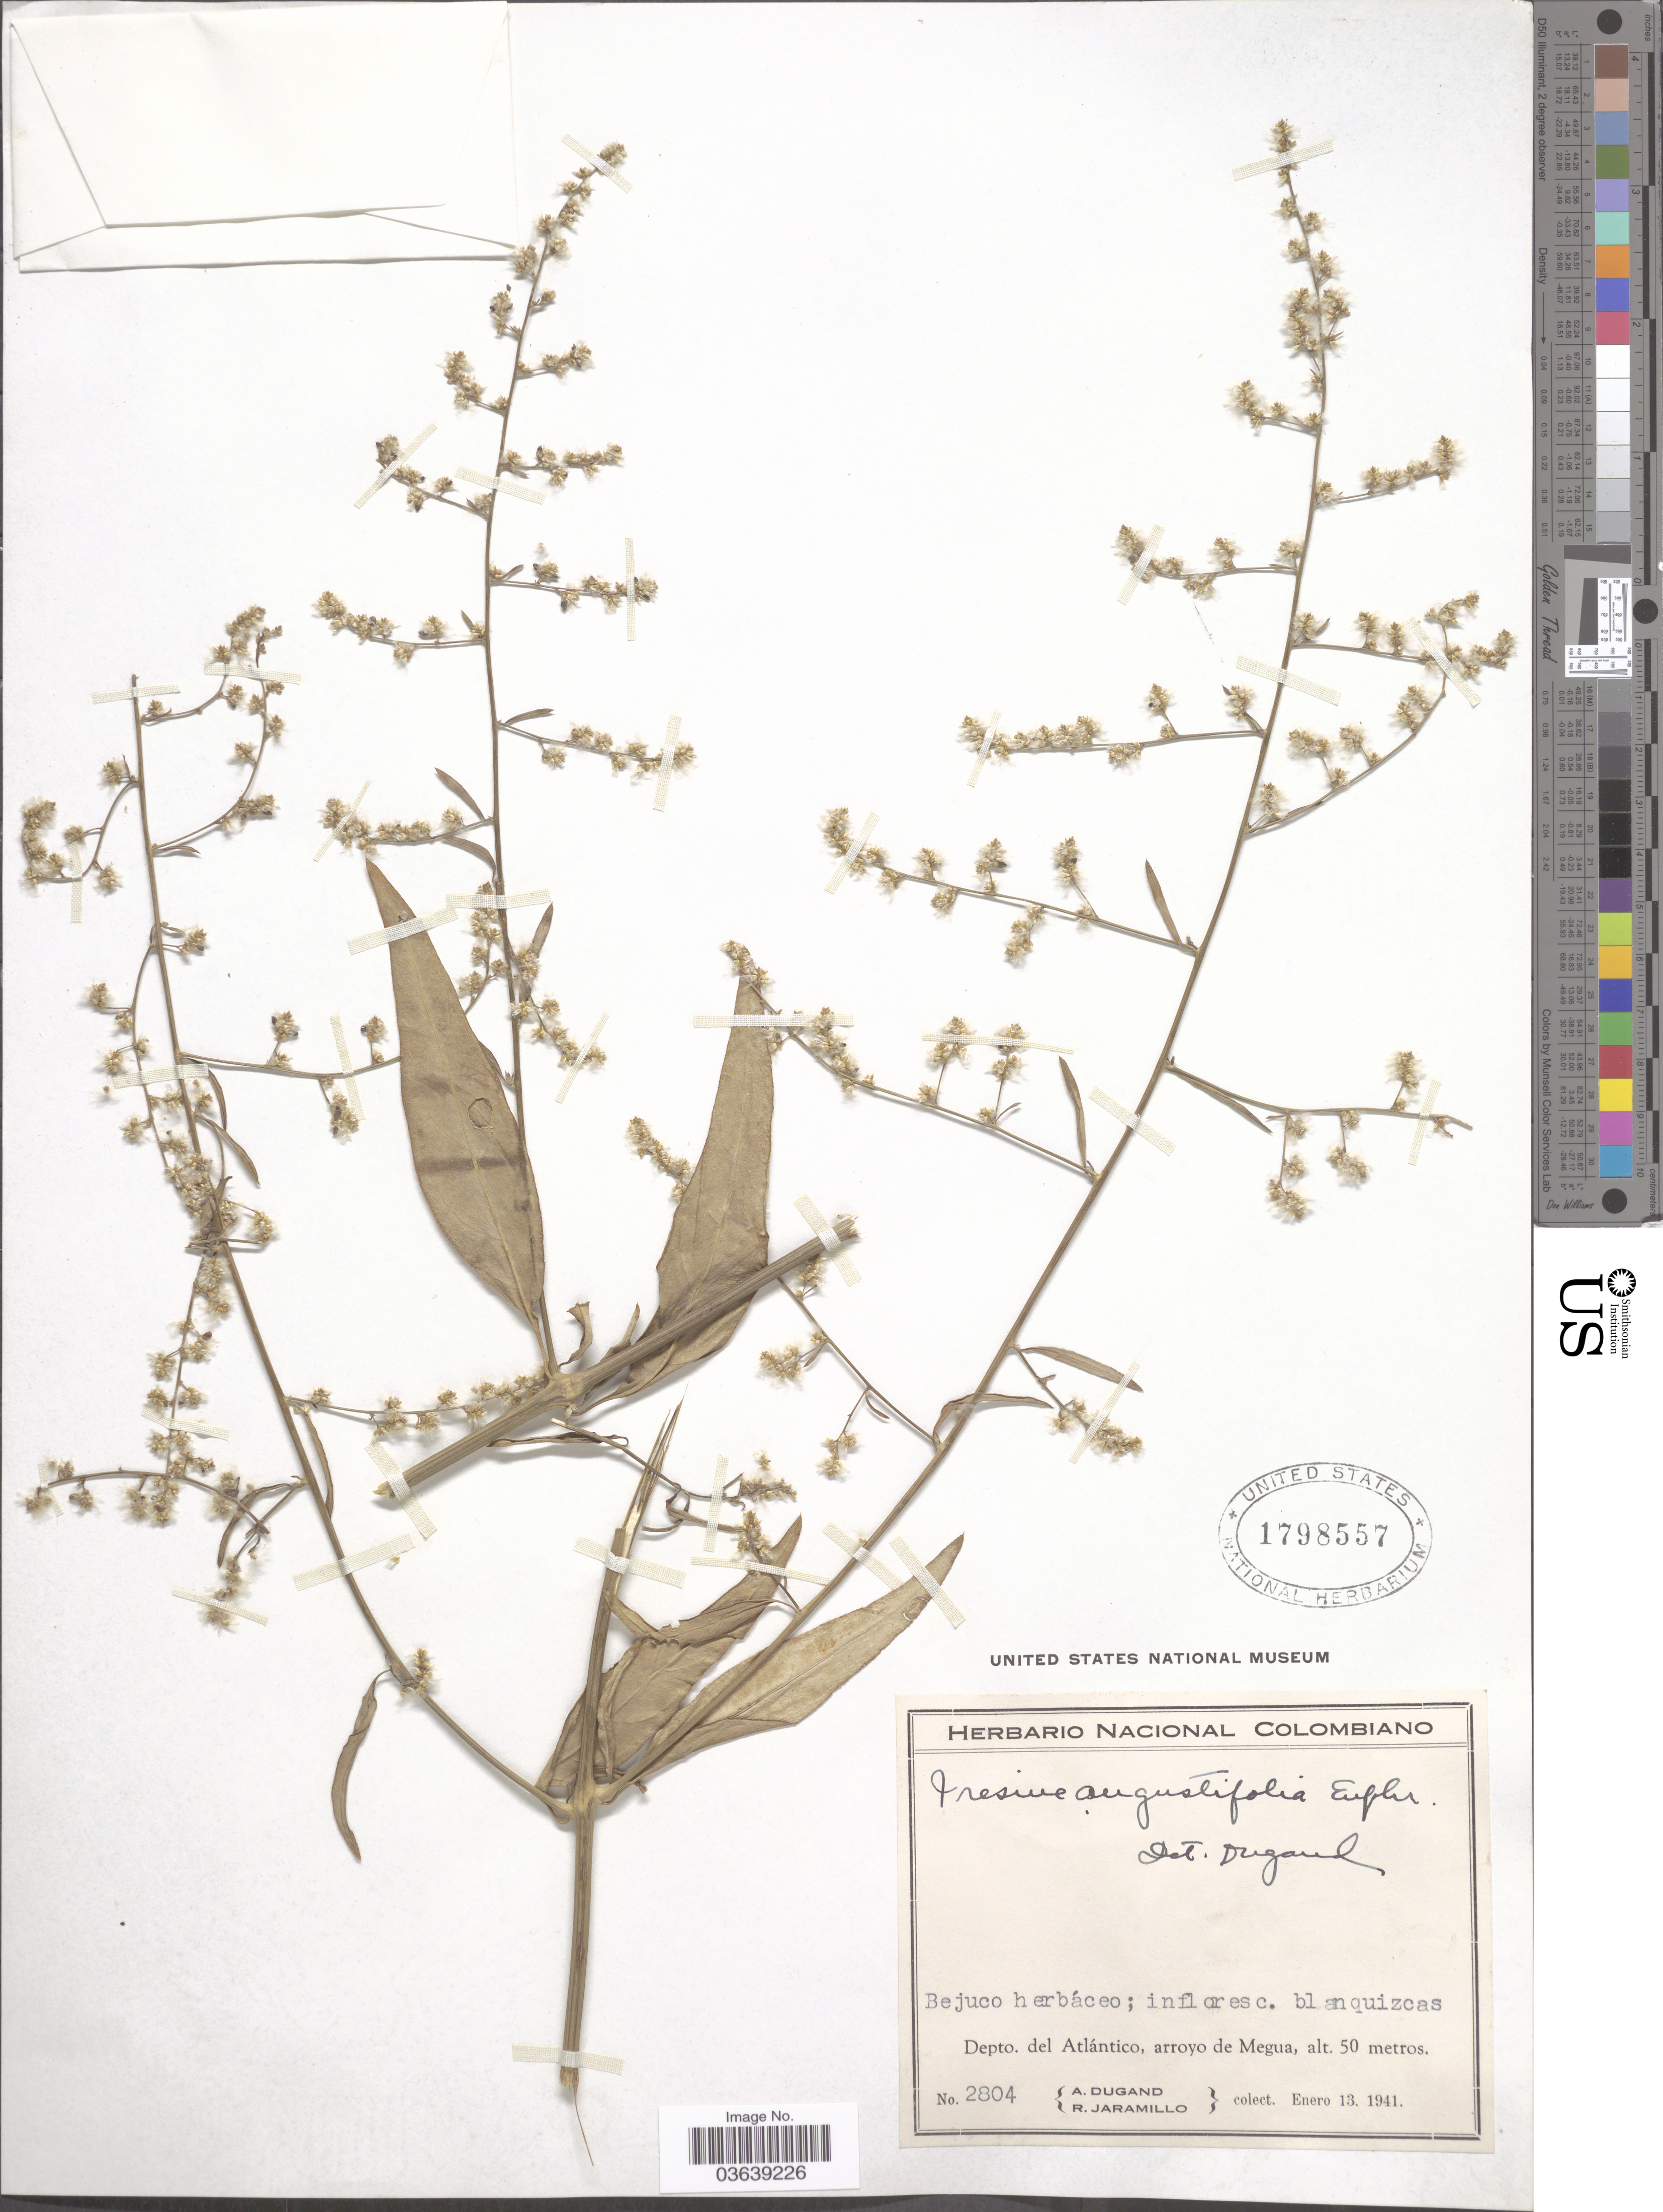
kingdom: Plantae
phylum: Tracheophyta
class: Magnoliopsida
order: Caryophyllales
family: Amaranthaceae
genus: Iresine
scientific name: Iresine angustifolia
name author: Euphrasén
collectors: A. Dugand & R. Jaramillo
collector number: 2804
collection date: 1941-01-13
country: Colombia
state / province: Atlántico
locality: Depto. del Atlántico, arroyo de Megua.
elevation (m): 50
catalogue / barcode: US 1798557